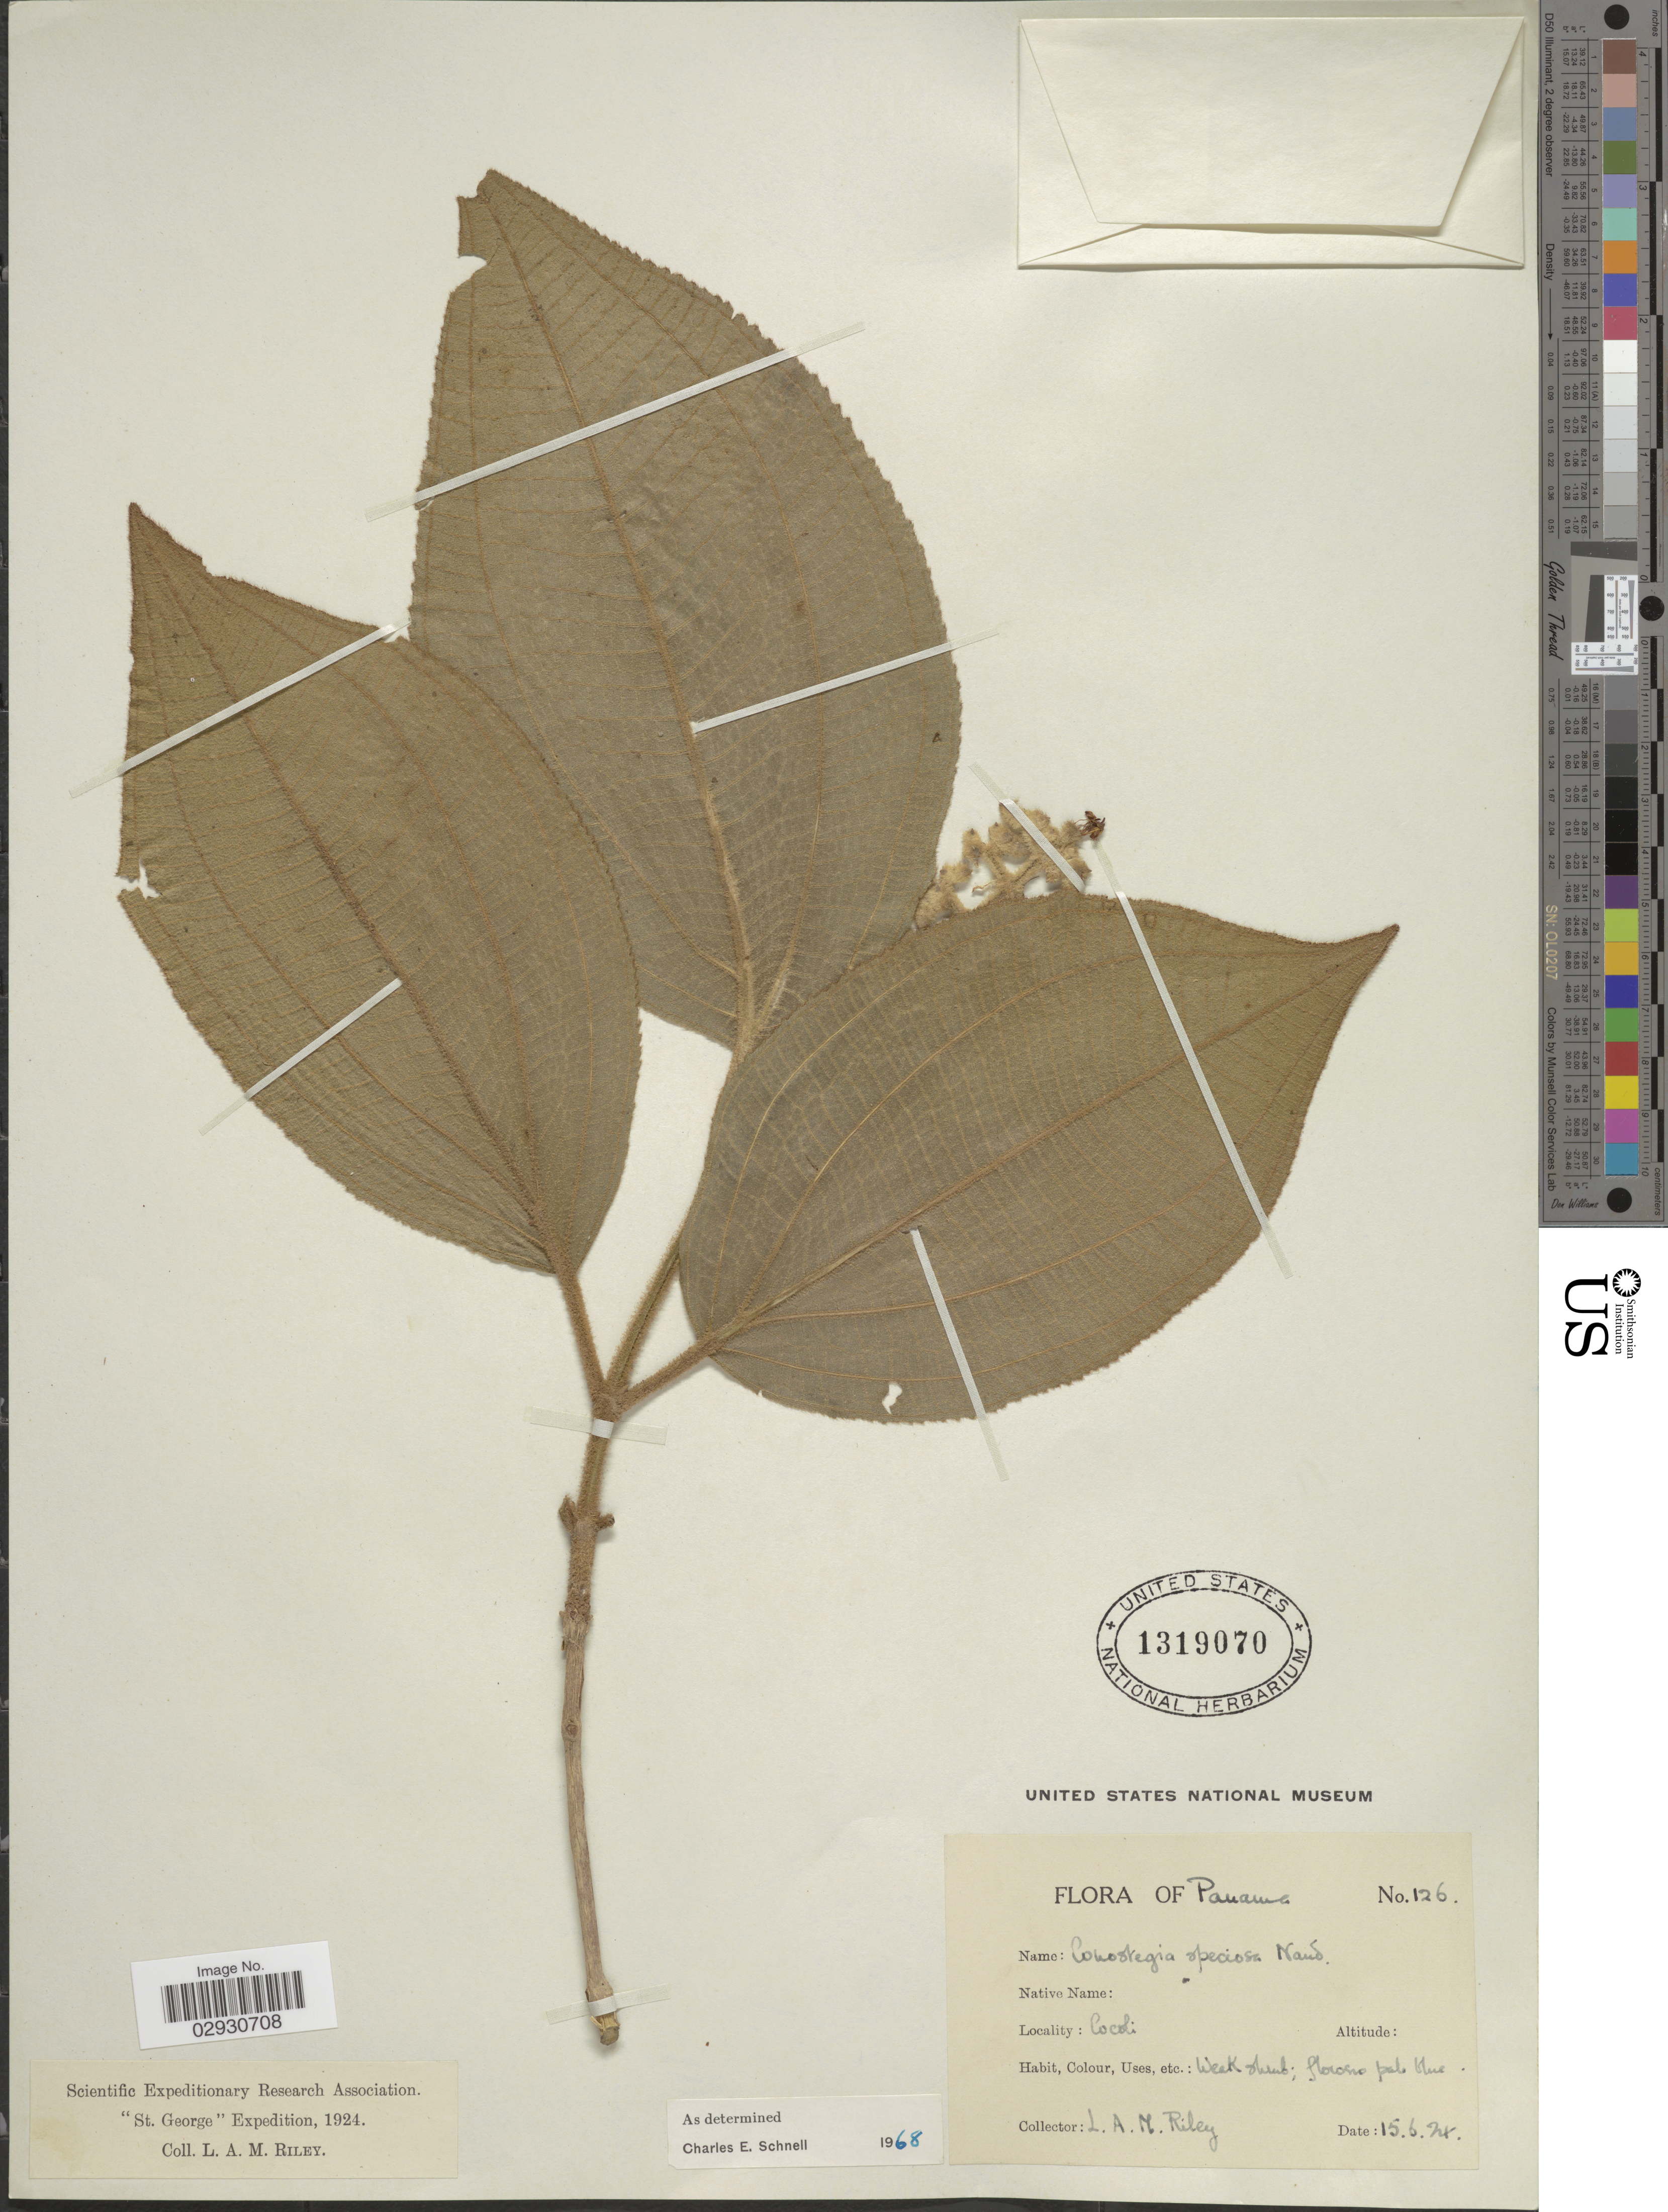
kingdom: Plantae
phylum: Tracheophyta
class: Magnoliopsida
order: Myrtales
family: Melastomataceae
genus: Conostegia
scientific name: Conostegia speciosa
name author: Naudin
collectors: L. A. M. Riley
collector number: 126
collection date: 1924-06-15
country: Panama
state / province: Panamá Oeste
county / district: Canal Zone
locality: Cocoli.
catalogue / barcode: US 1319070